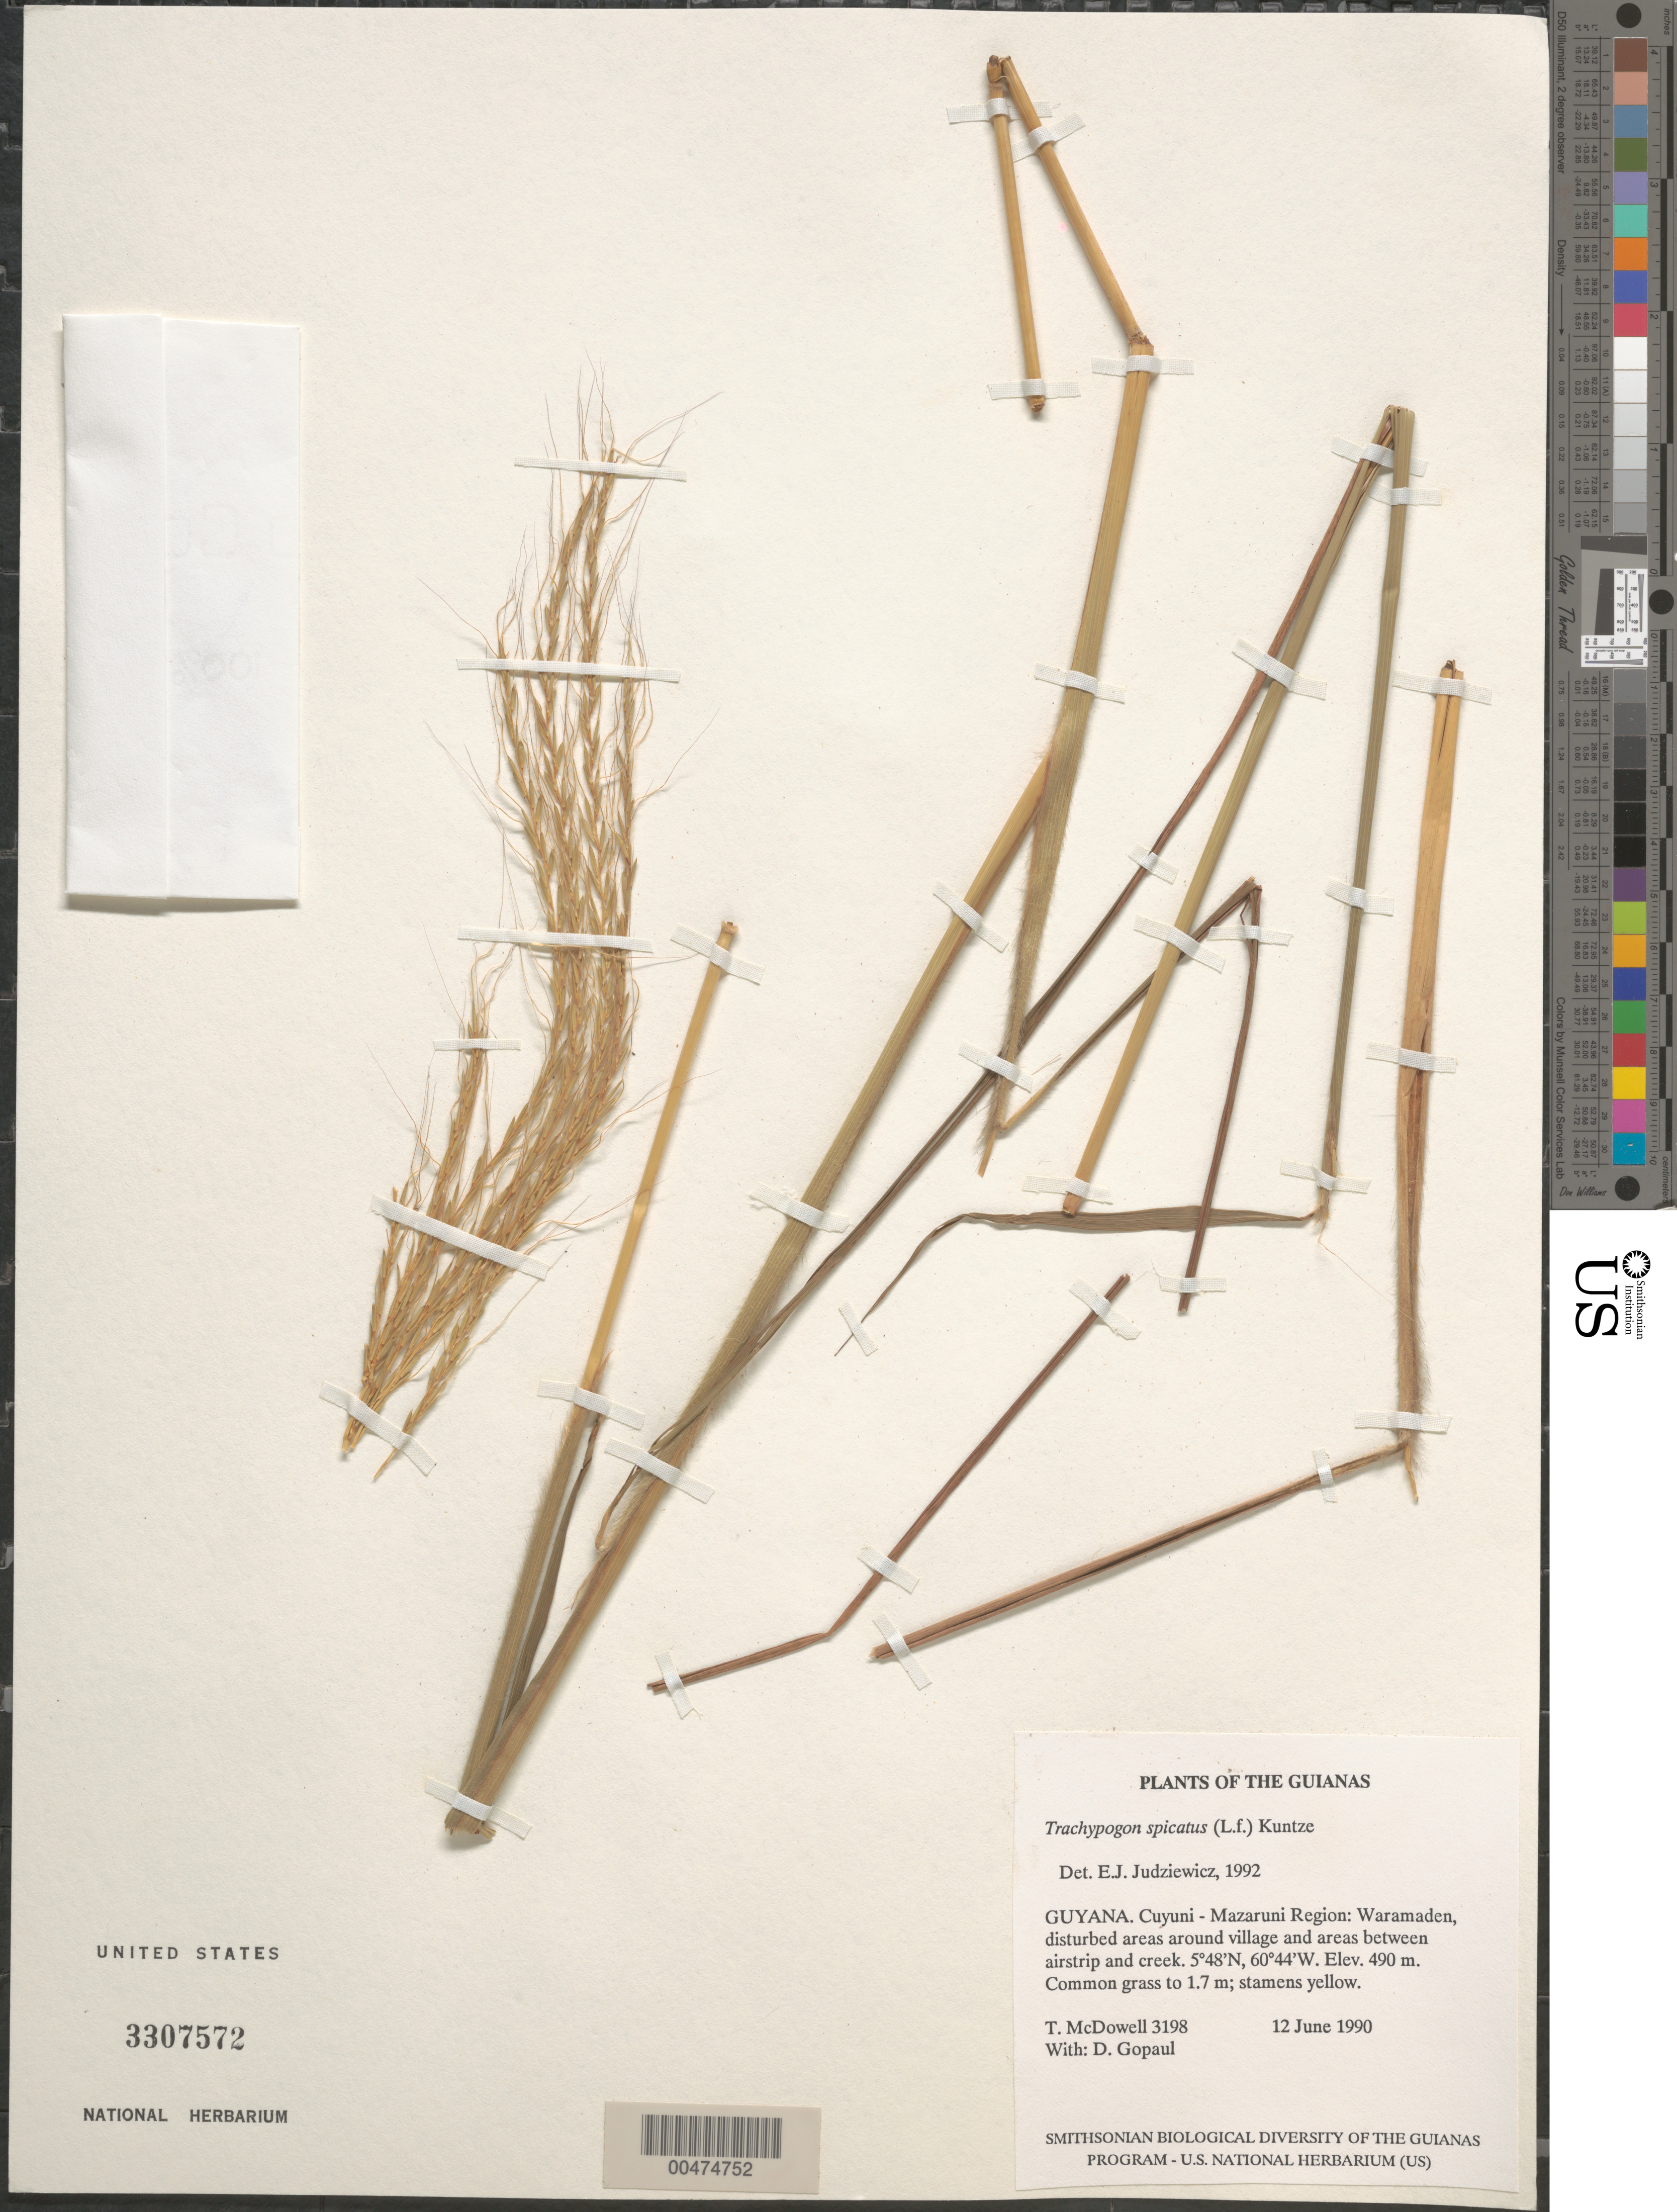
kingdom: Plantae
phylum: Tracheophyta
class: Liliopsida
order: Poales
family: Poaceae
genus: Trachypogon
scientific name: Trachypogon spicatus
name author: (L. f.) Kuntze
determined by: Judziewicz, E. J.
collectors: T. McDowell & D. Gopaul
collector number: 3198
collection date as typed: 12 June 1990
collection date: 1990-06-12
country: Guyana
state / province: Cuyuni-Mazaruni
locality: Waramaden, around village and between airstrip and creek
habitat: Disturbed areas around village and disturbed woods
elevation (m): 490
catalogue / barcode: US 3307572